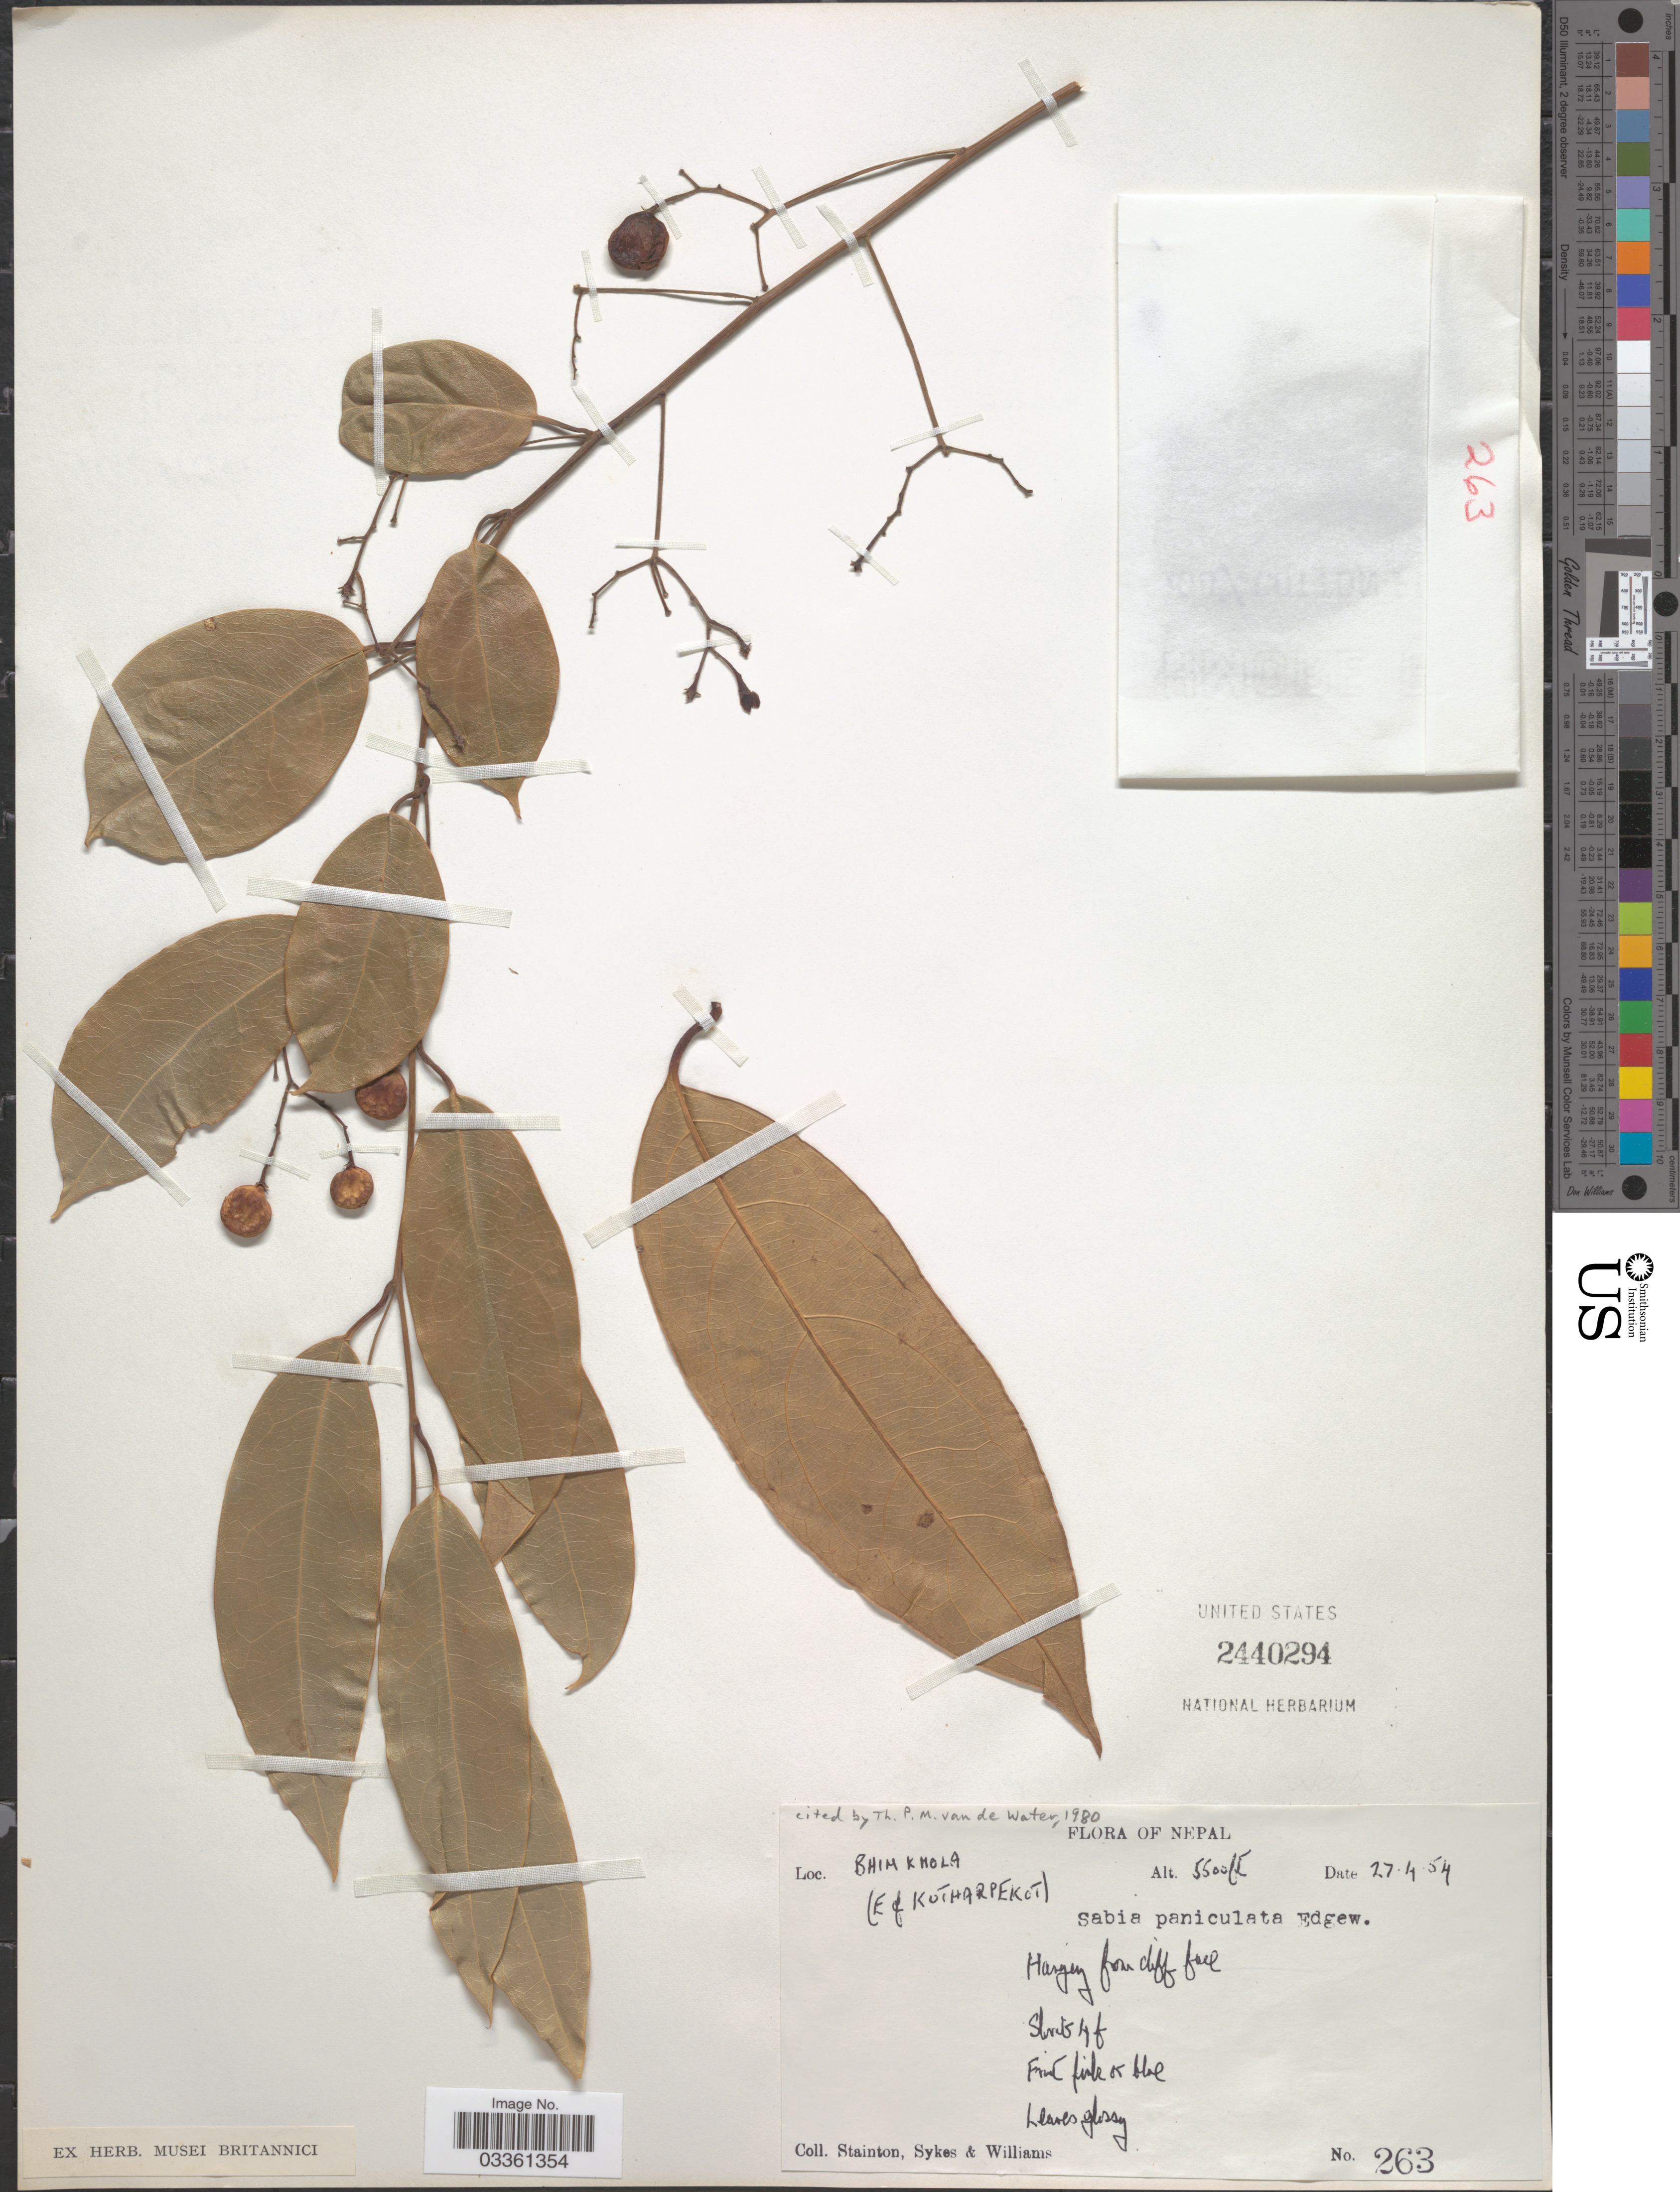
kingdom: Plantae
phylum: Tracheophyta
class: Magnoliopsida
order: Proteales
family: Sabiaceae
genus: Sabia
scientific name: Sabia paniculata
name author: Edgew. ex Hook. f. & Thomson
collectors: -. Stainton, Sykes, -- & -- Williams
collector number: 263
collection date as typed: Transcribed d/m/y: 27/4/54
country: Nepal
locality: Bhim Khola (E of Kotharpekot).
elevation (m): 1676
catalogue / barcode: US 2440294